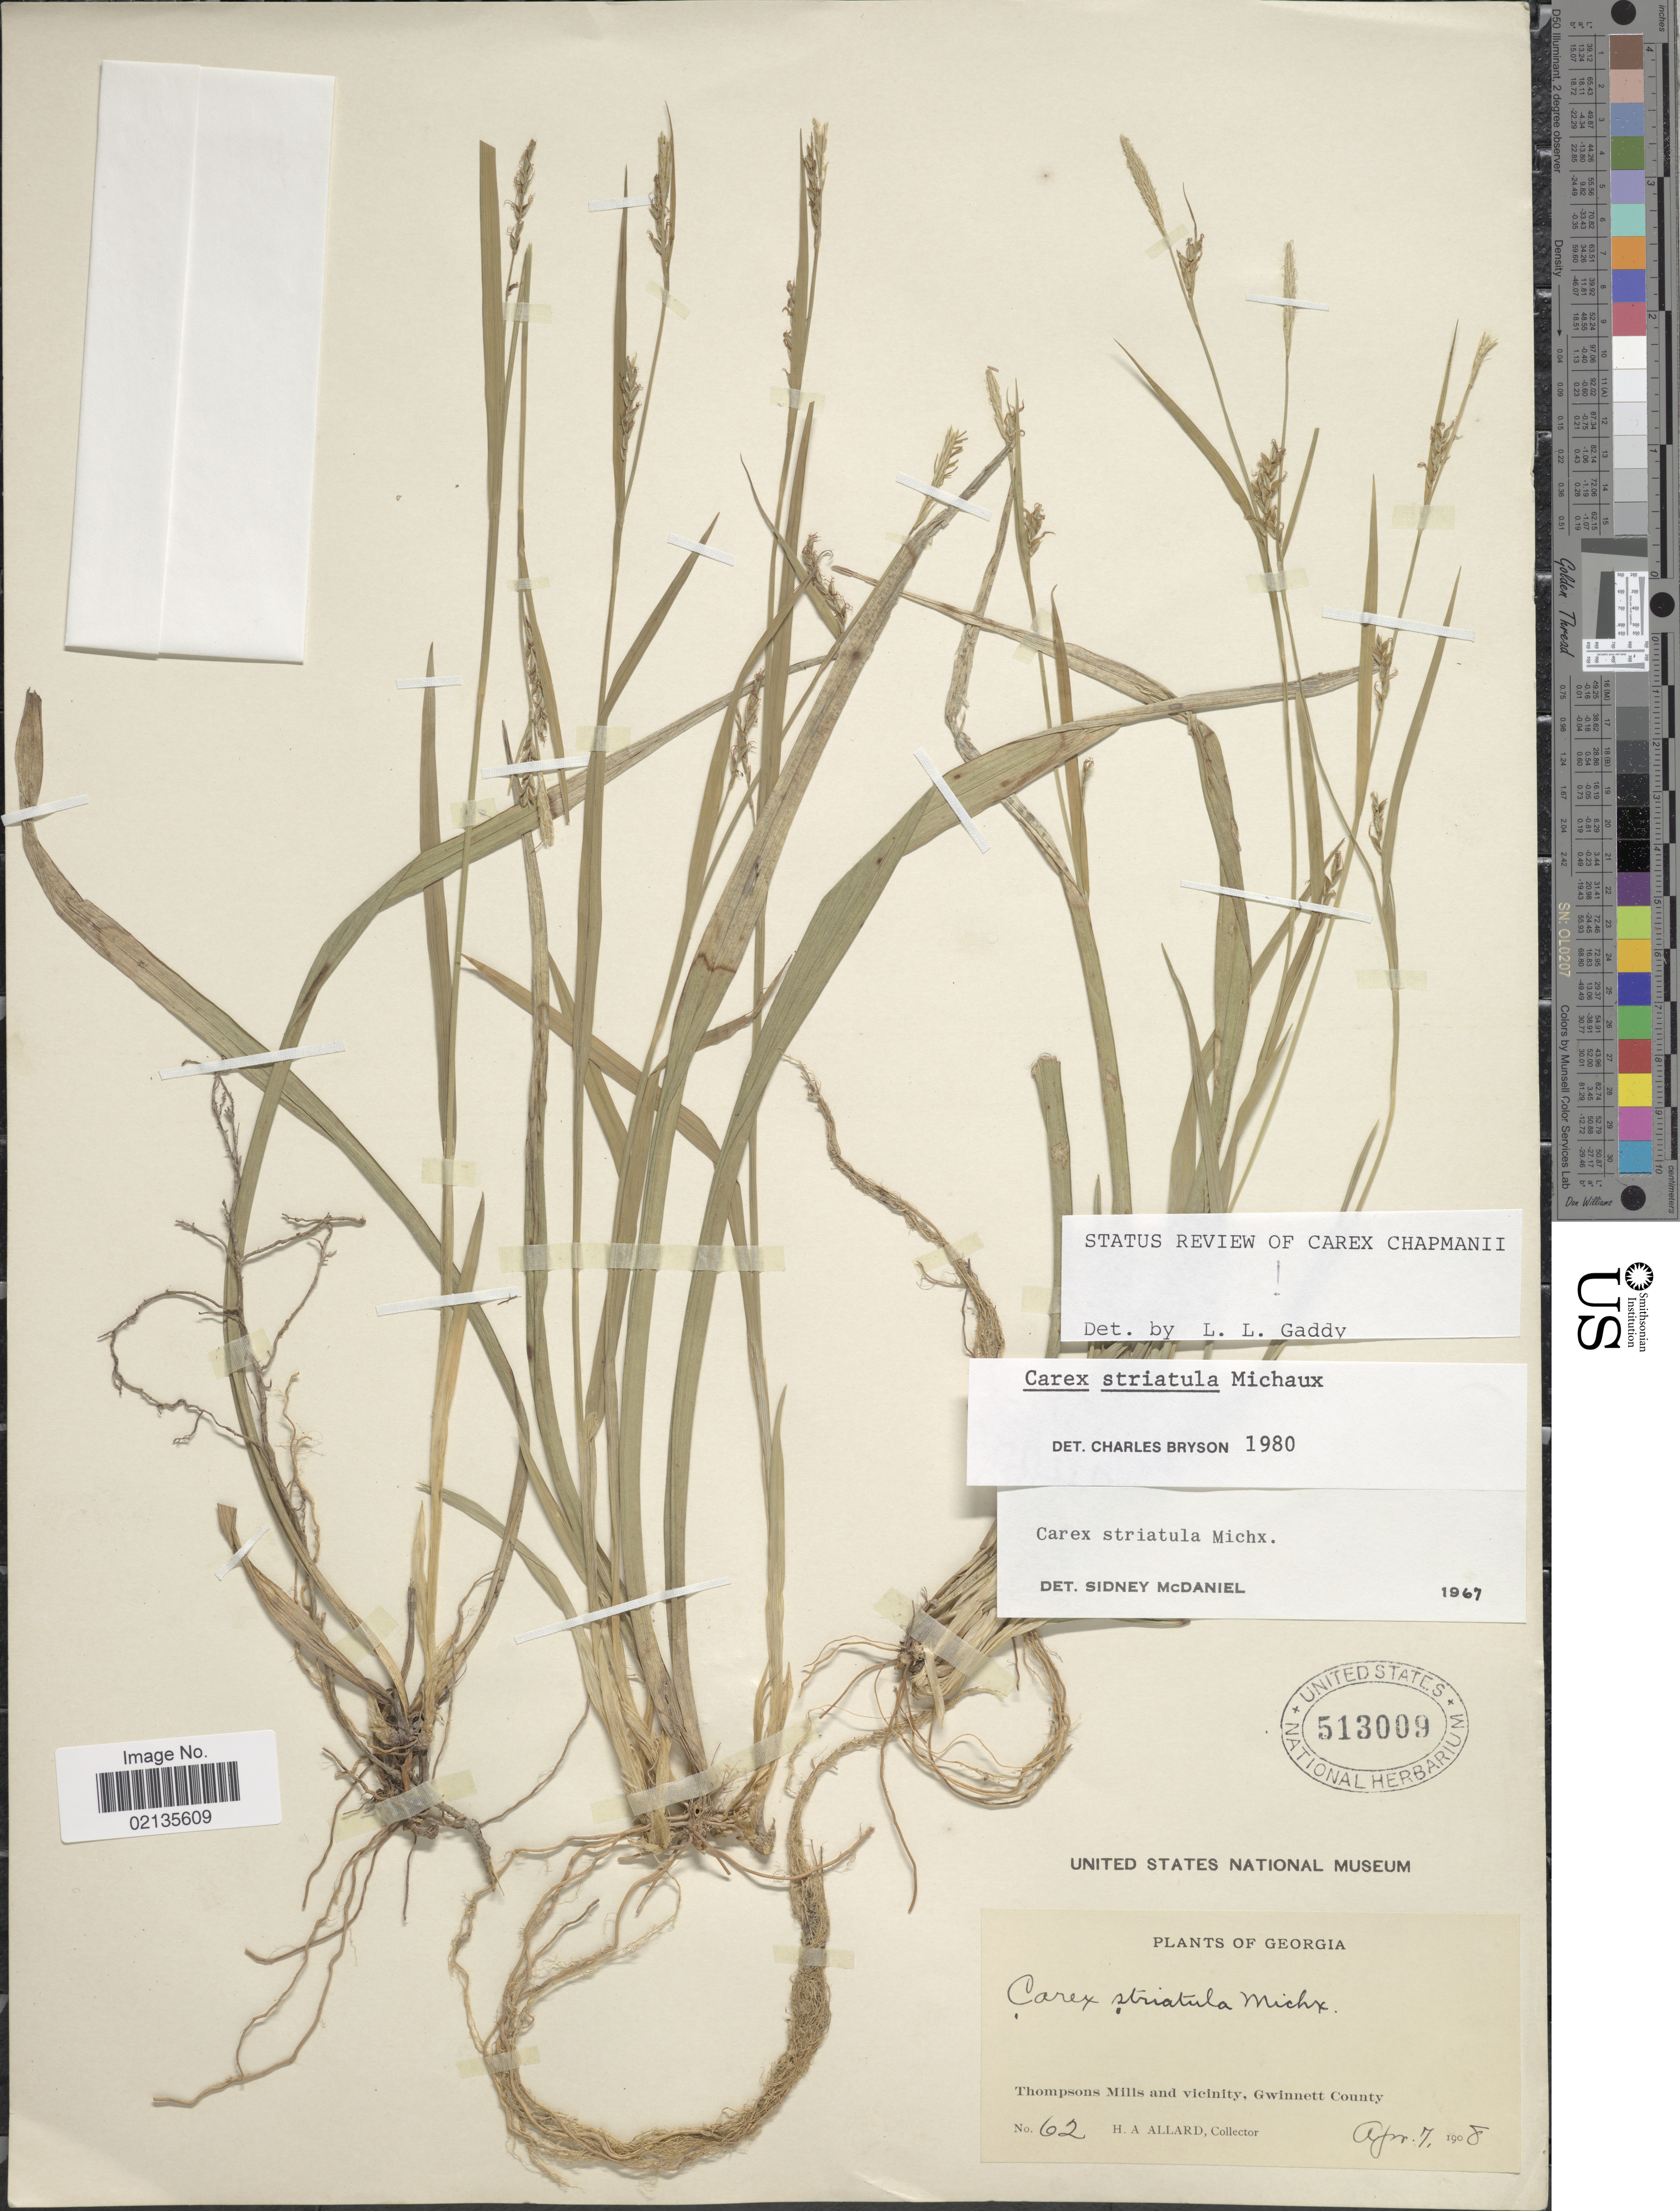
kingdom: Plantae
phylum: Tracheophyta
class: Liliopsida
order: Poales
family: Cyperaceae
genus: Carex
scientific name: Carex striatula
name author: Michx.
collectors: H. A. Allard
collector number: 62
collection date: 1908-04-07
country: United States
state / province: Georgia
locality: Thompsons Mills and vicinity, Gwinettt County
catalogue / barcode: US 513009